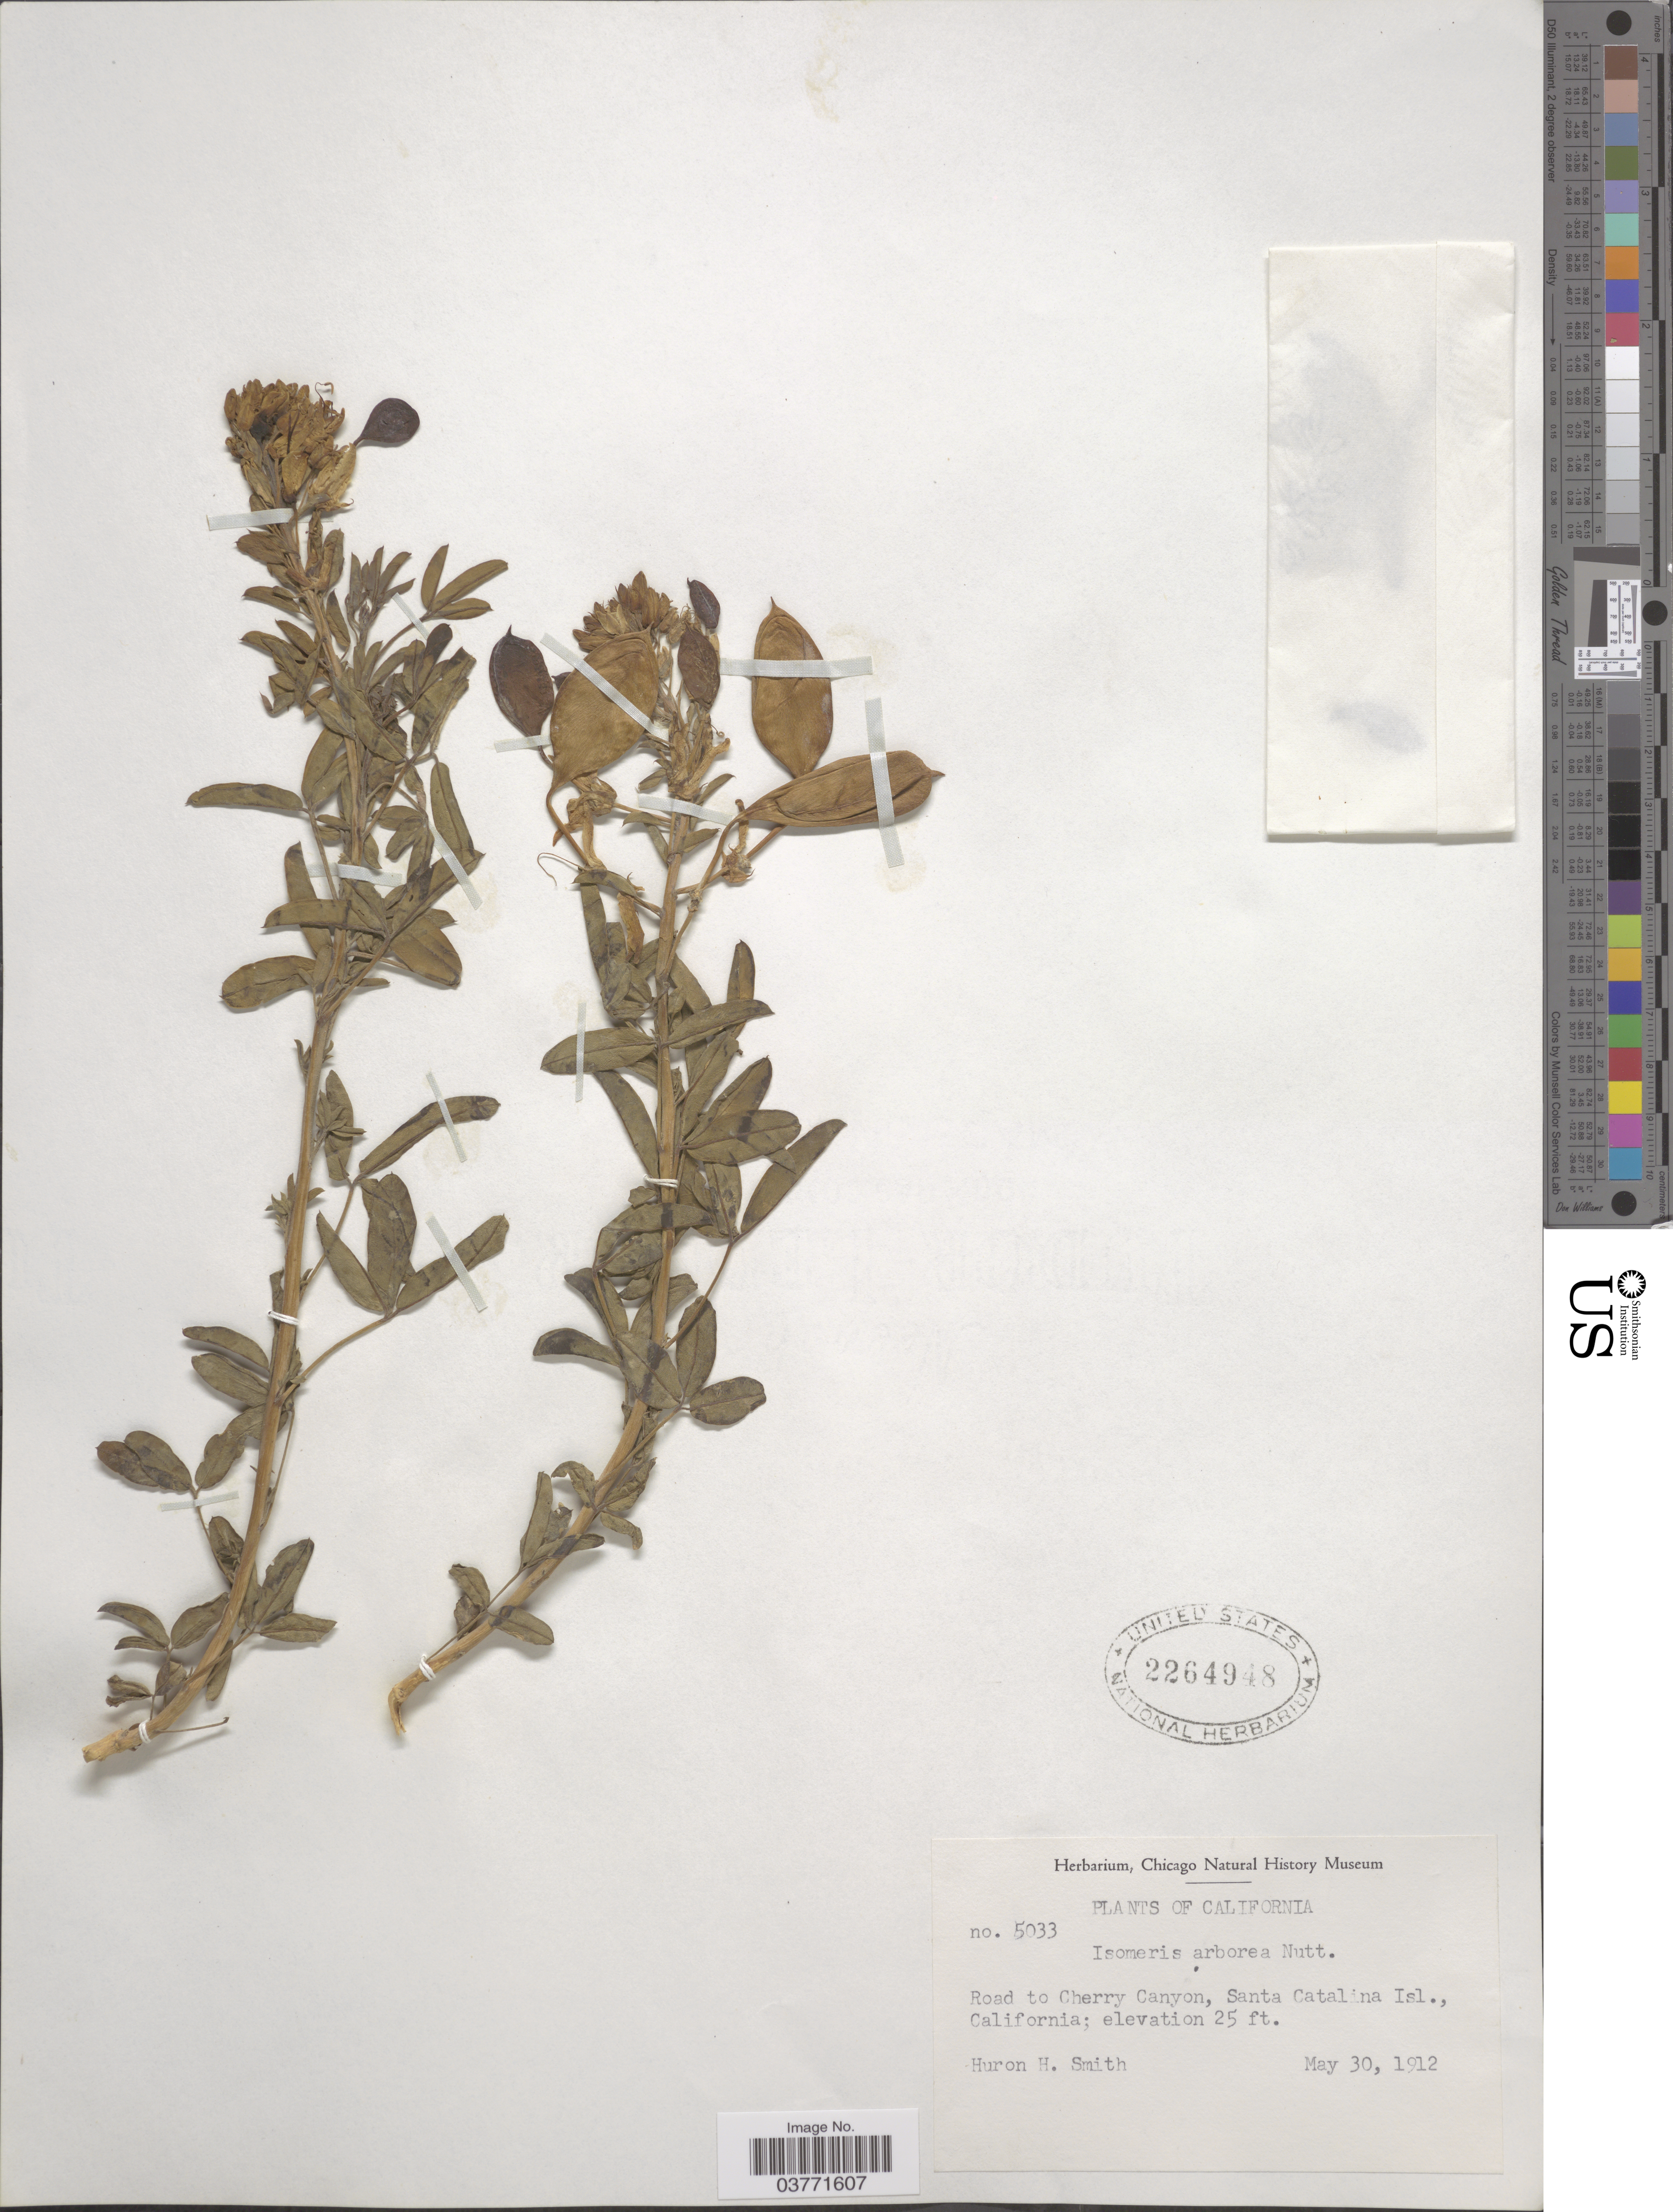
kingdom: Plantae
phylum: Tracheophyta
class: Magnoliopsida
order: Brassicales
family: Cleomaceae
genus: Cleomella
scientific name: Cleomella arborea var. arborea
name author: (Nutt.) Roalson & J.C. Hall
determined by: Strong, Mark T., (BOT), Smithsonian Institution - National Museum of Natural History (UNITED STATES)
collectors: Huron H. Smith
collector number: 5033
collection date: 1912-05-30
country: United States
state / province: California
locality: Road to Cherry Canyon, Santa Catalina Isl.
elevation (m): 8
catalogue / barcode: US 2264948